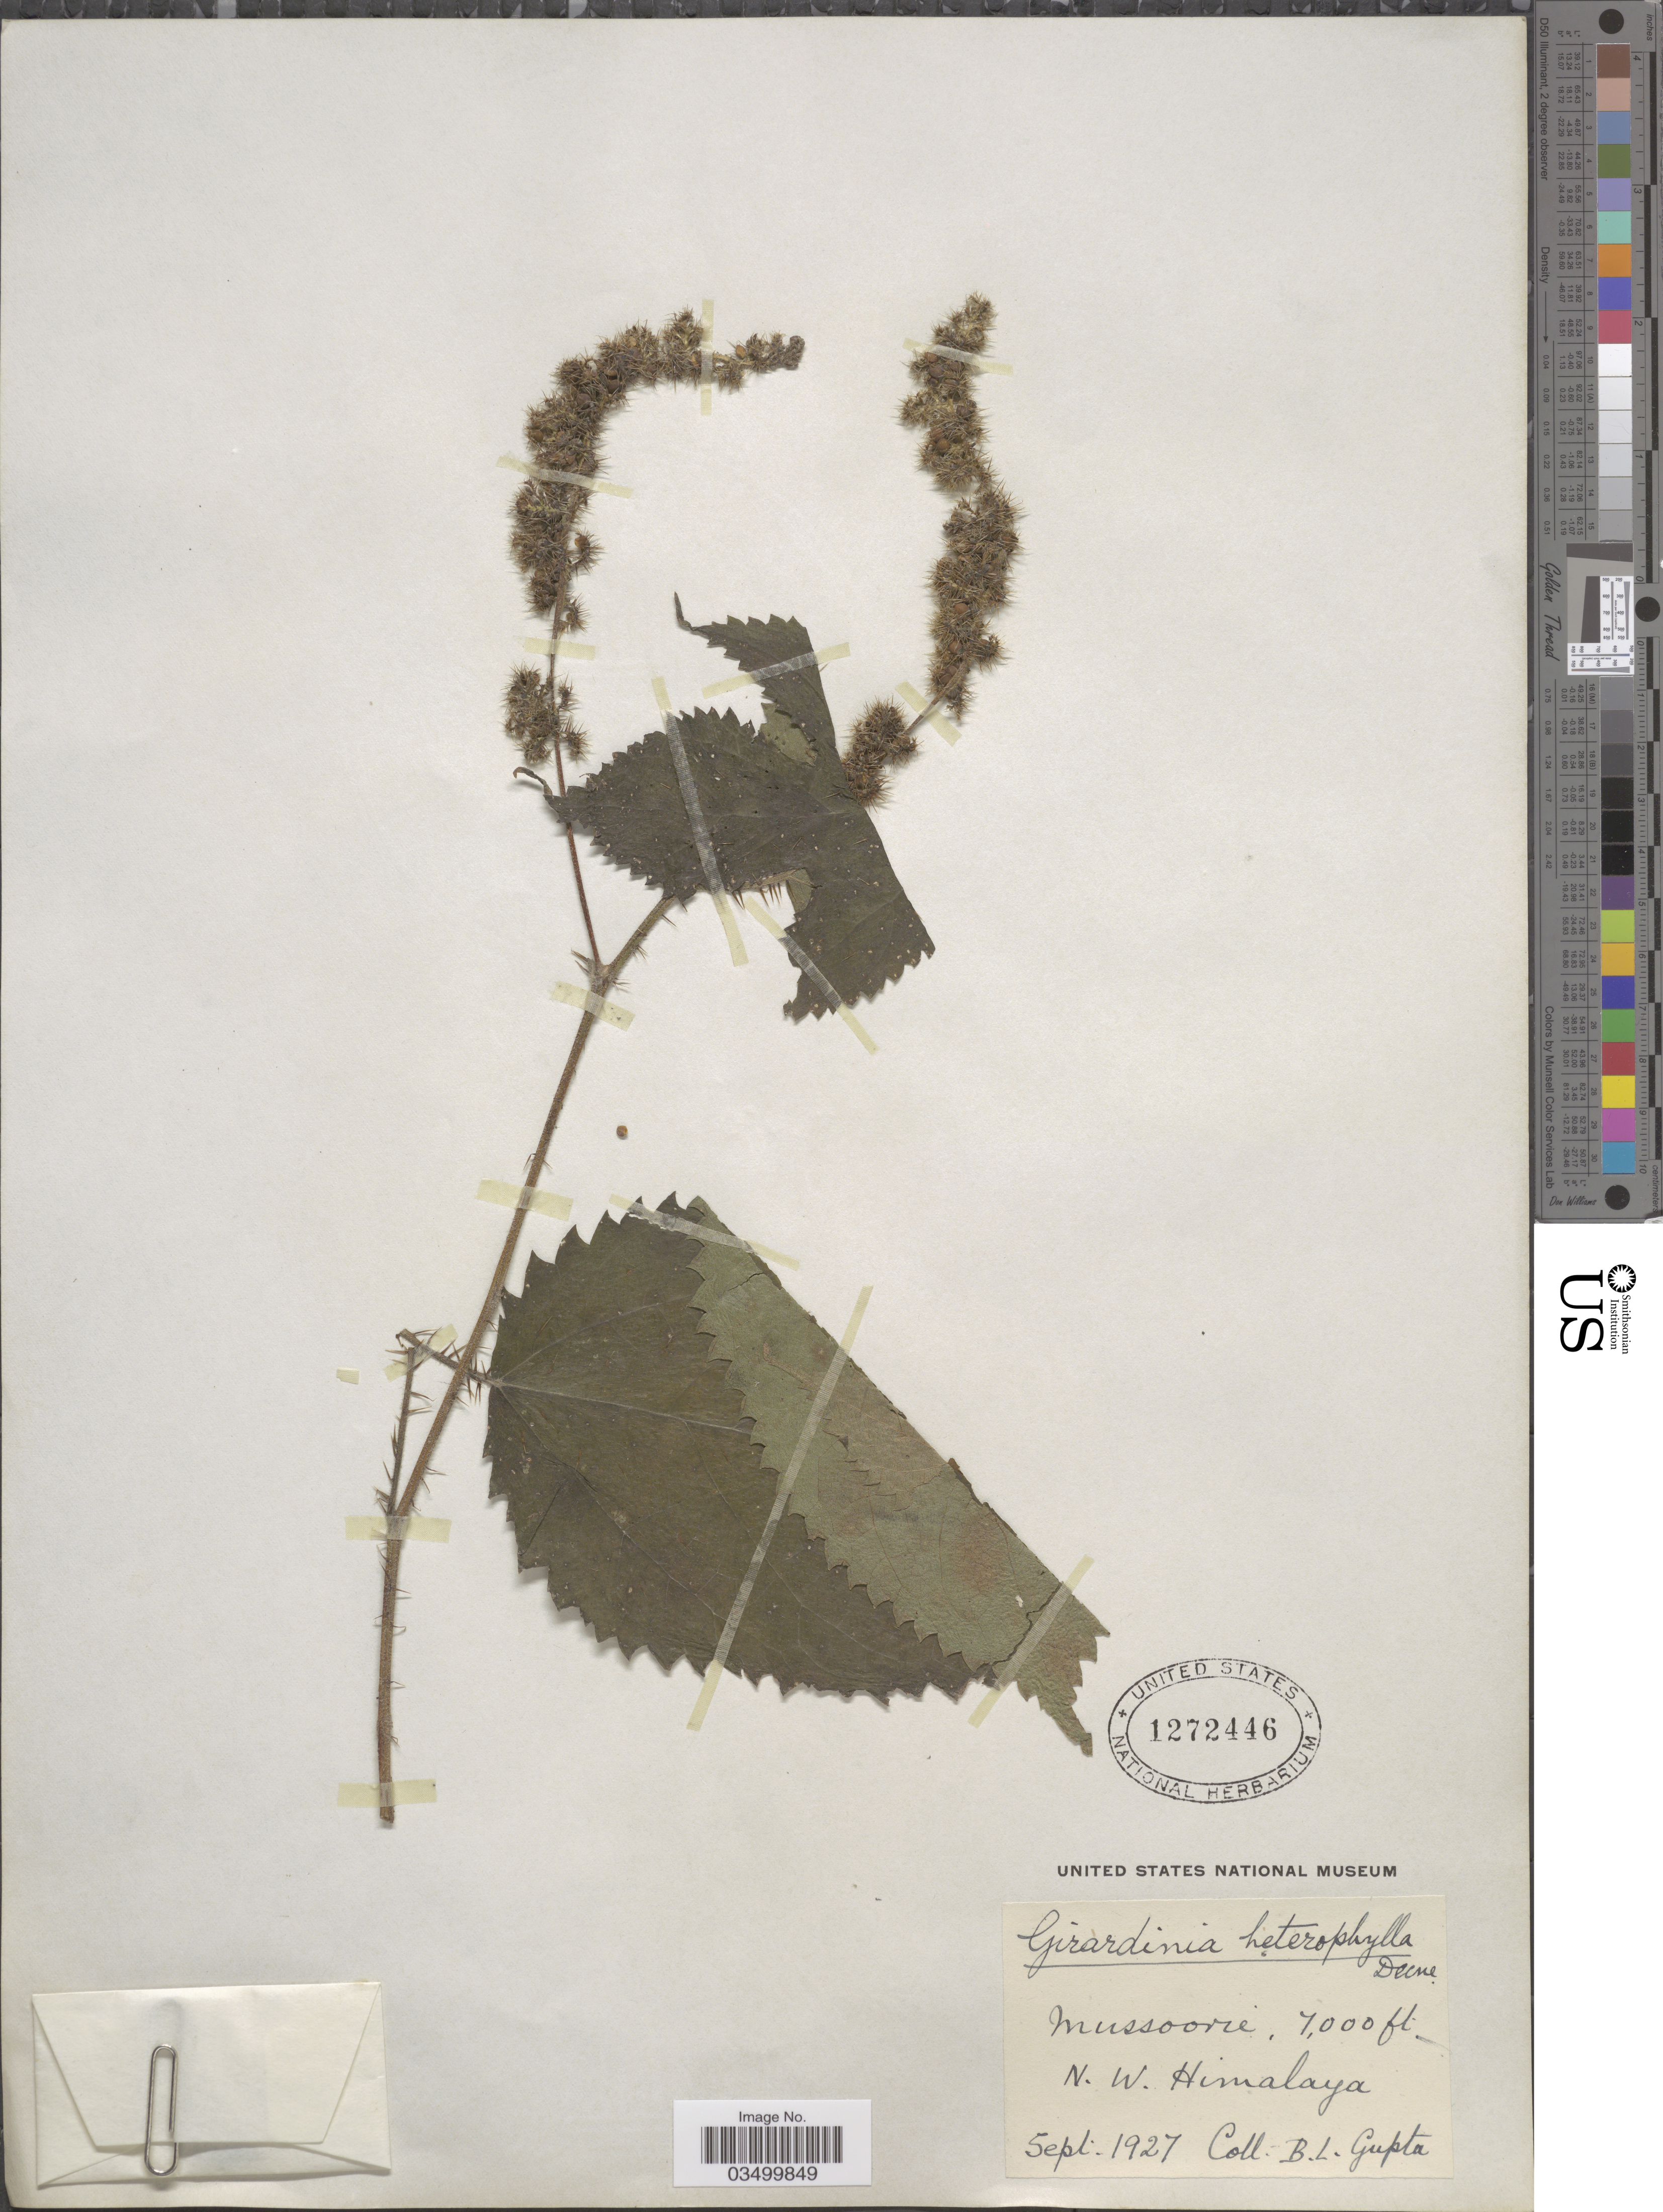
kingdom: Plantae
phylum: Tracheophyta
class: Magnoliopsida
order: Rosales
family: Urticaceae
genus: Girardinia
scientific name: Girardinia diversifolia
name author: (Link) Friis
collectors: B. L. Gupta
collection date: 1927-09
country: India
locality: Mussoorie. N. W. Himalaya.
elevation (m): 2134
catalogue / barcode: US 1272446